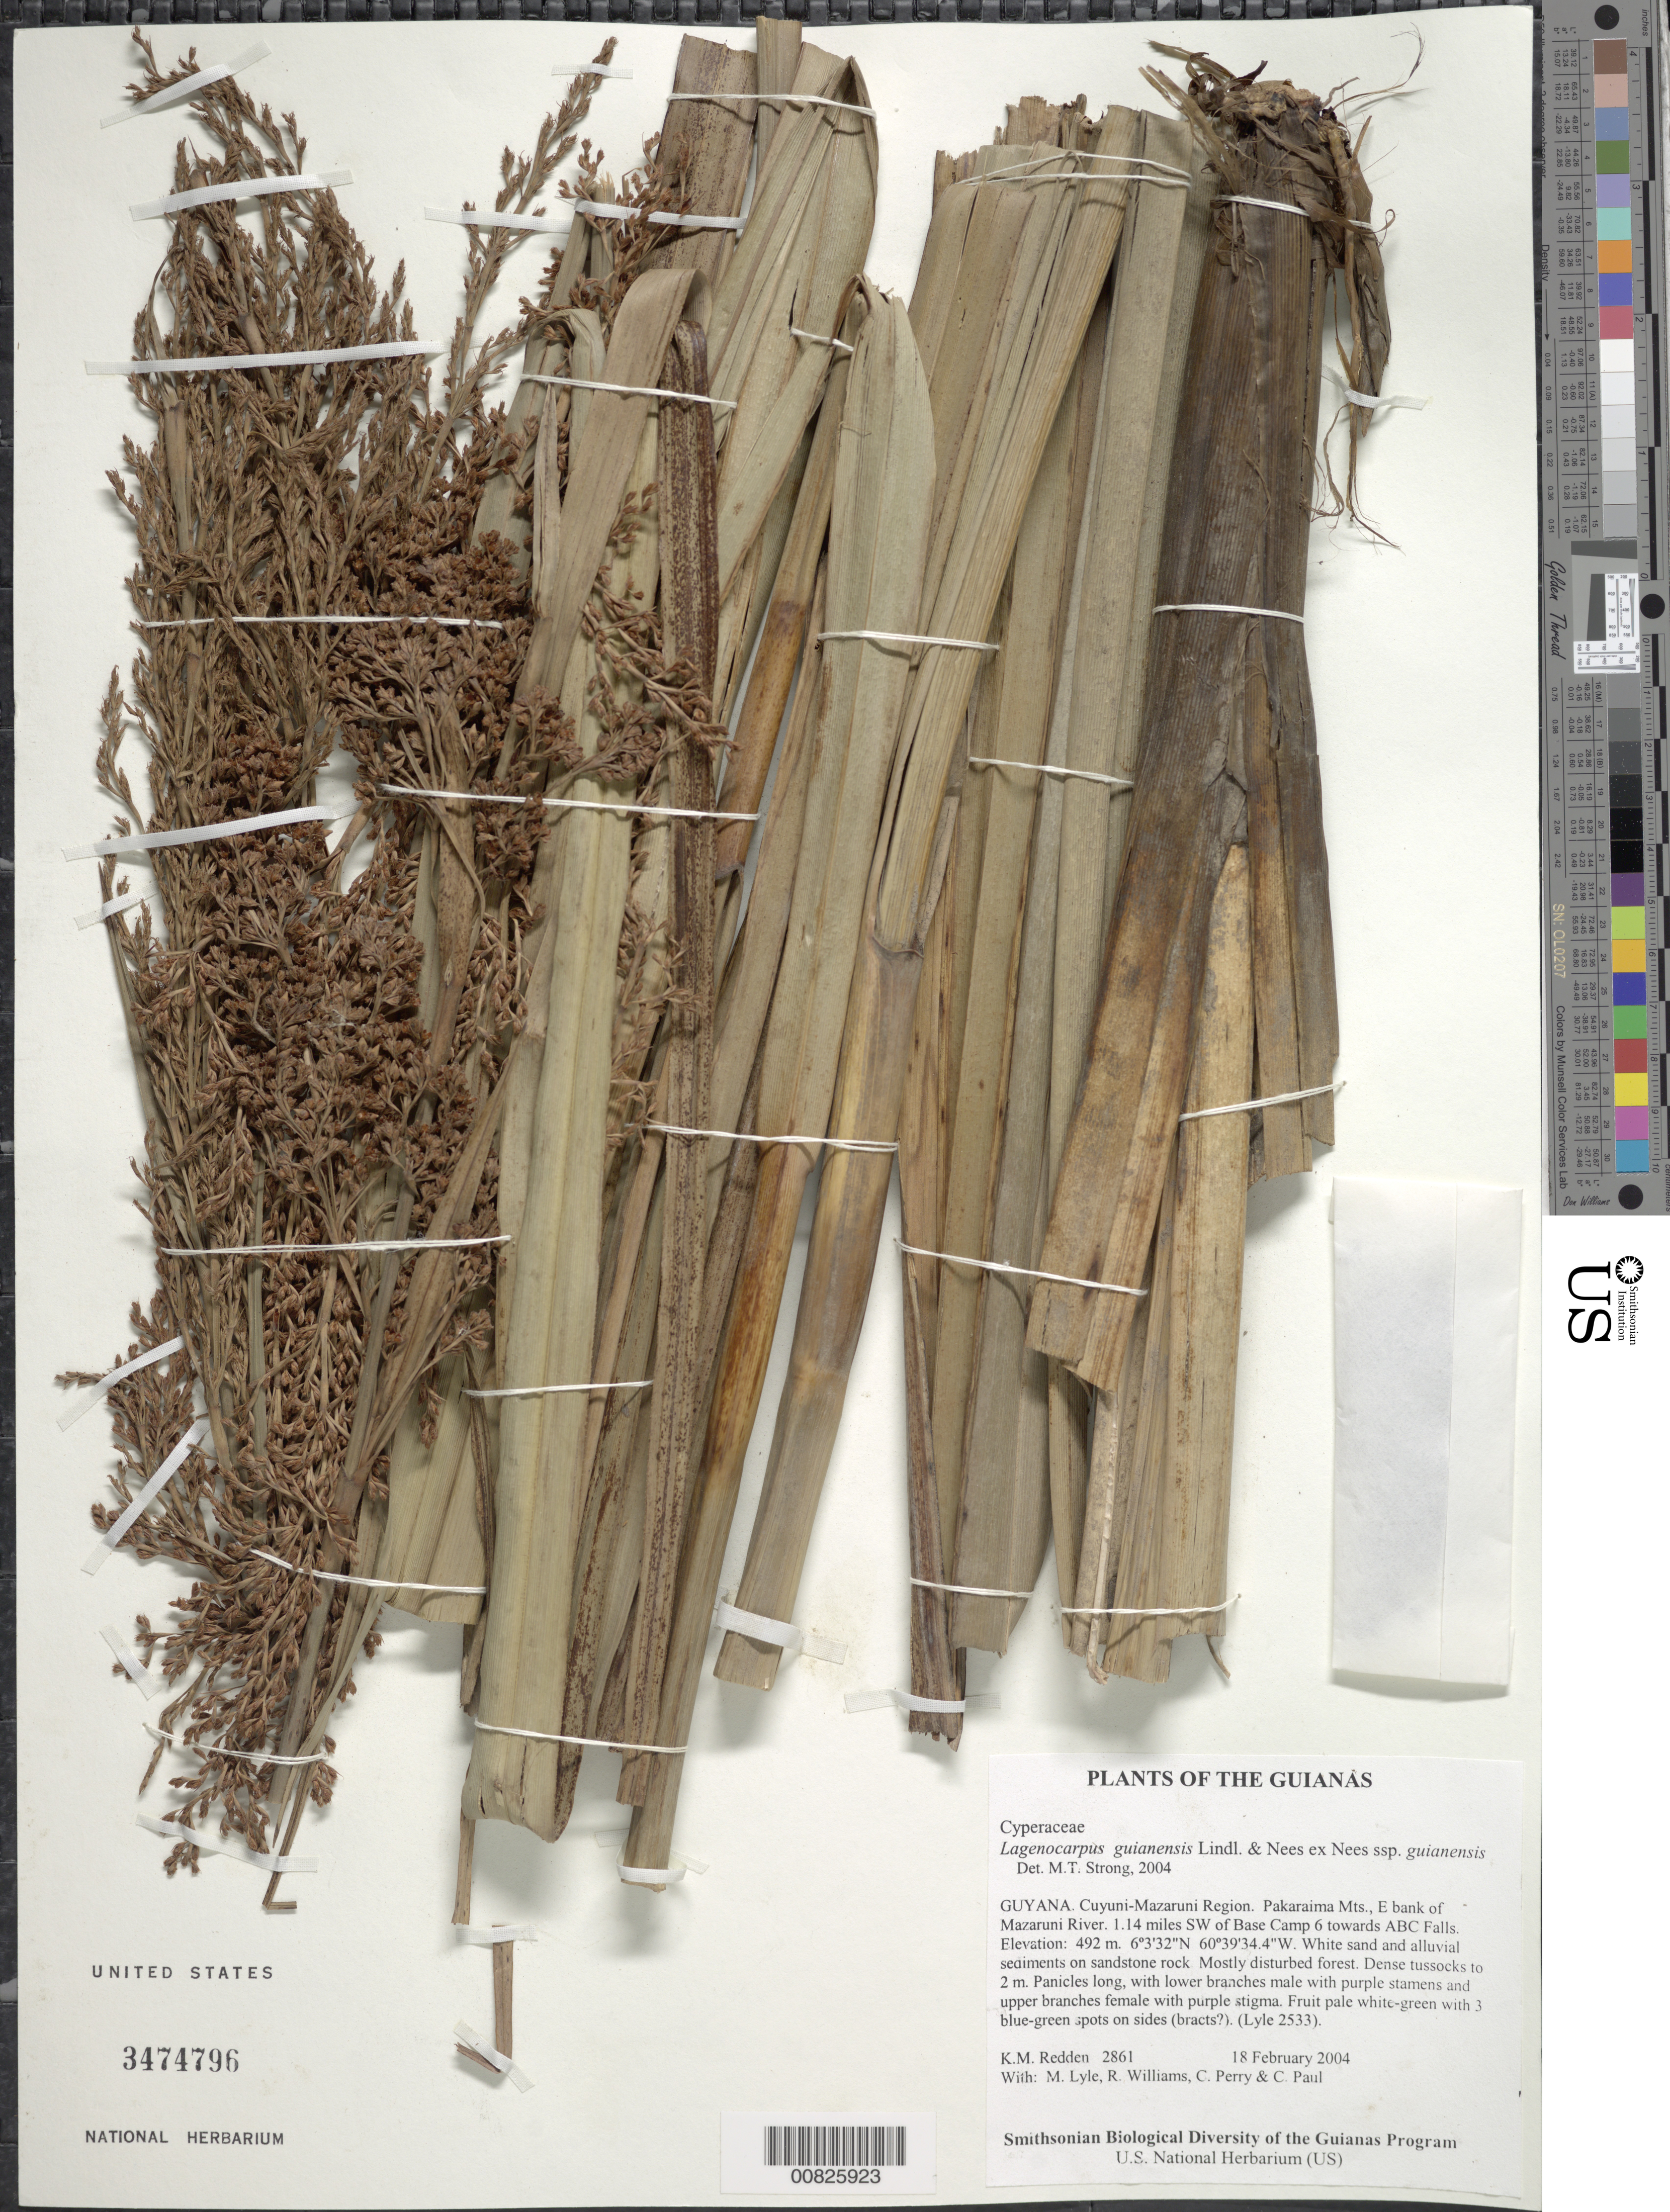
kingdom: Plantae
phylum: Tracheophyta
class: Liliopsida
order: Poales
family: Cyperaceae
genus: Lagenocarpus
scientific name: Lagenocarpus guianensis subsp. guianensis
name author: Nees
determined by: Strong, M. T., (US), Smithsonian Institution - National Museum of Natural History (UNITED STATES)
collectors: K. M. Redden, M. Lyle, R. Williams, C. Perry & C. Paul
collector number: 2861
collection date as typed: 18 February 2004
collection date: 2004-02-18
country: Guyana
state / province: Cuyuni-Mazaruni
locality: Pakaraima Mts., E bank of Mazaruni River. 1.14 miles SW of Base Camp 6 towards ABC Falls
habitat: White sand and alluvial sediments on sandstone rock. Mostly disturbed forest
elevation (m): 492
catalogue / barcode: US 3474796